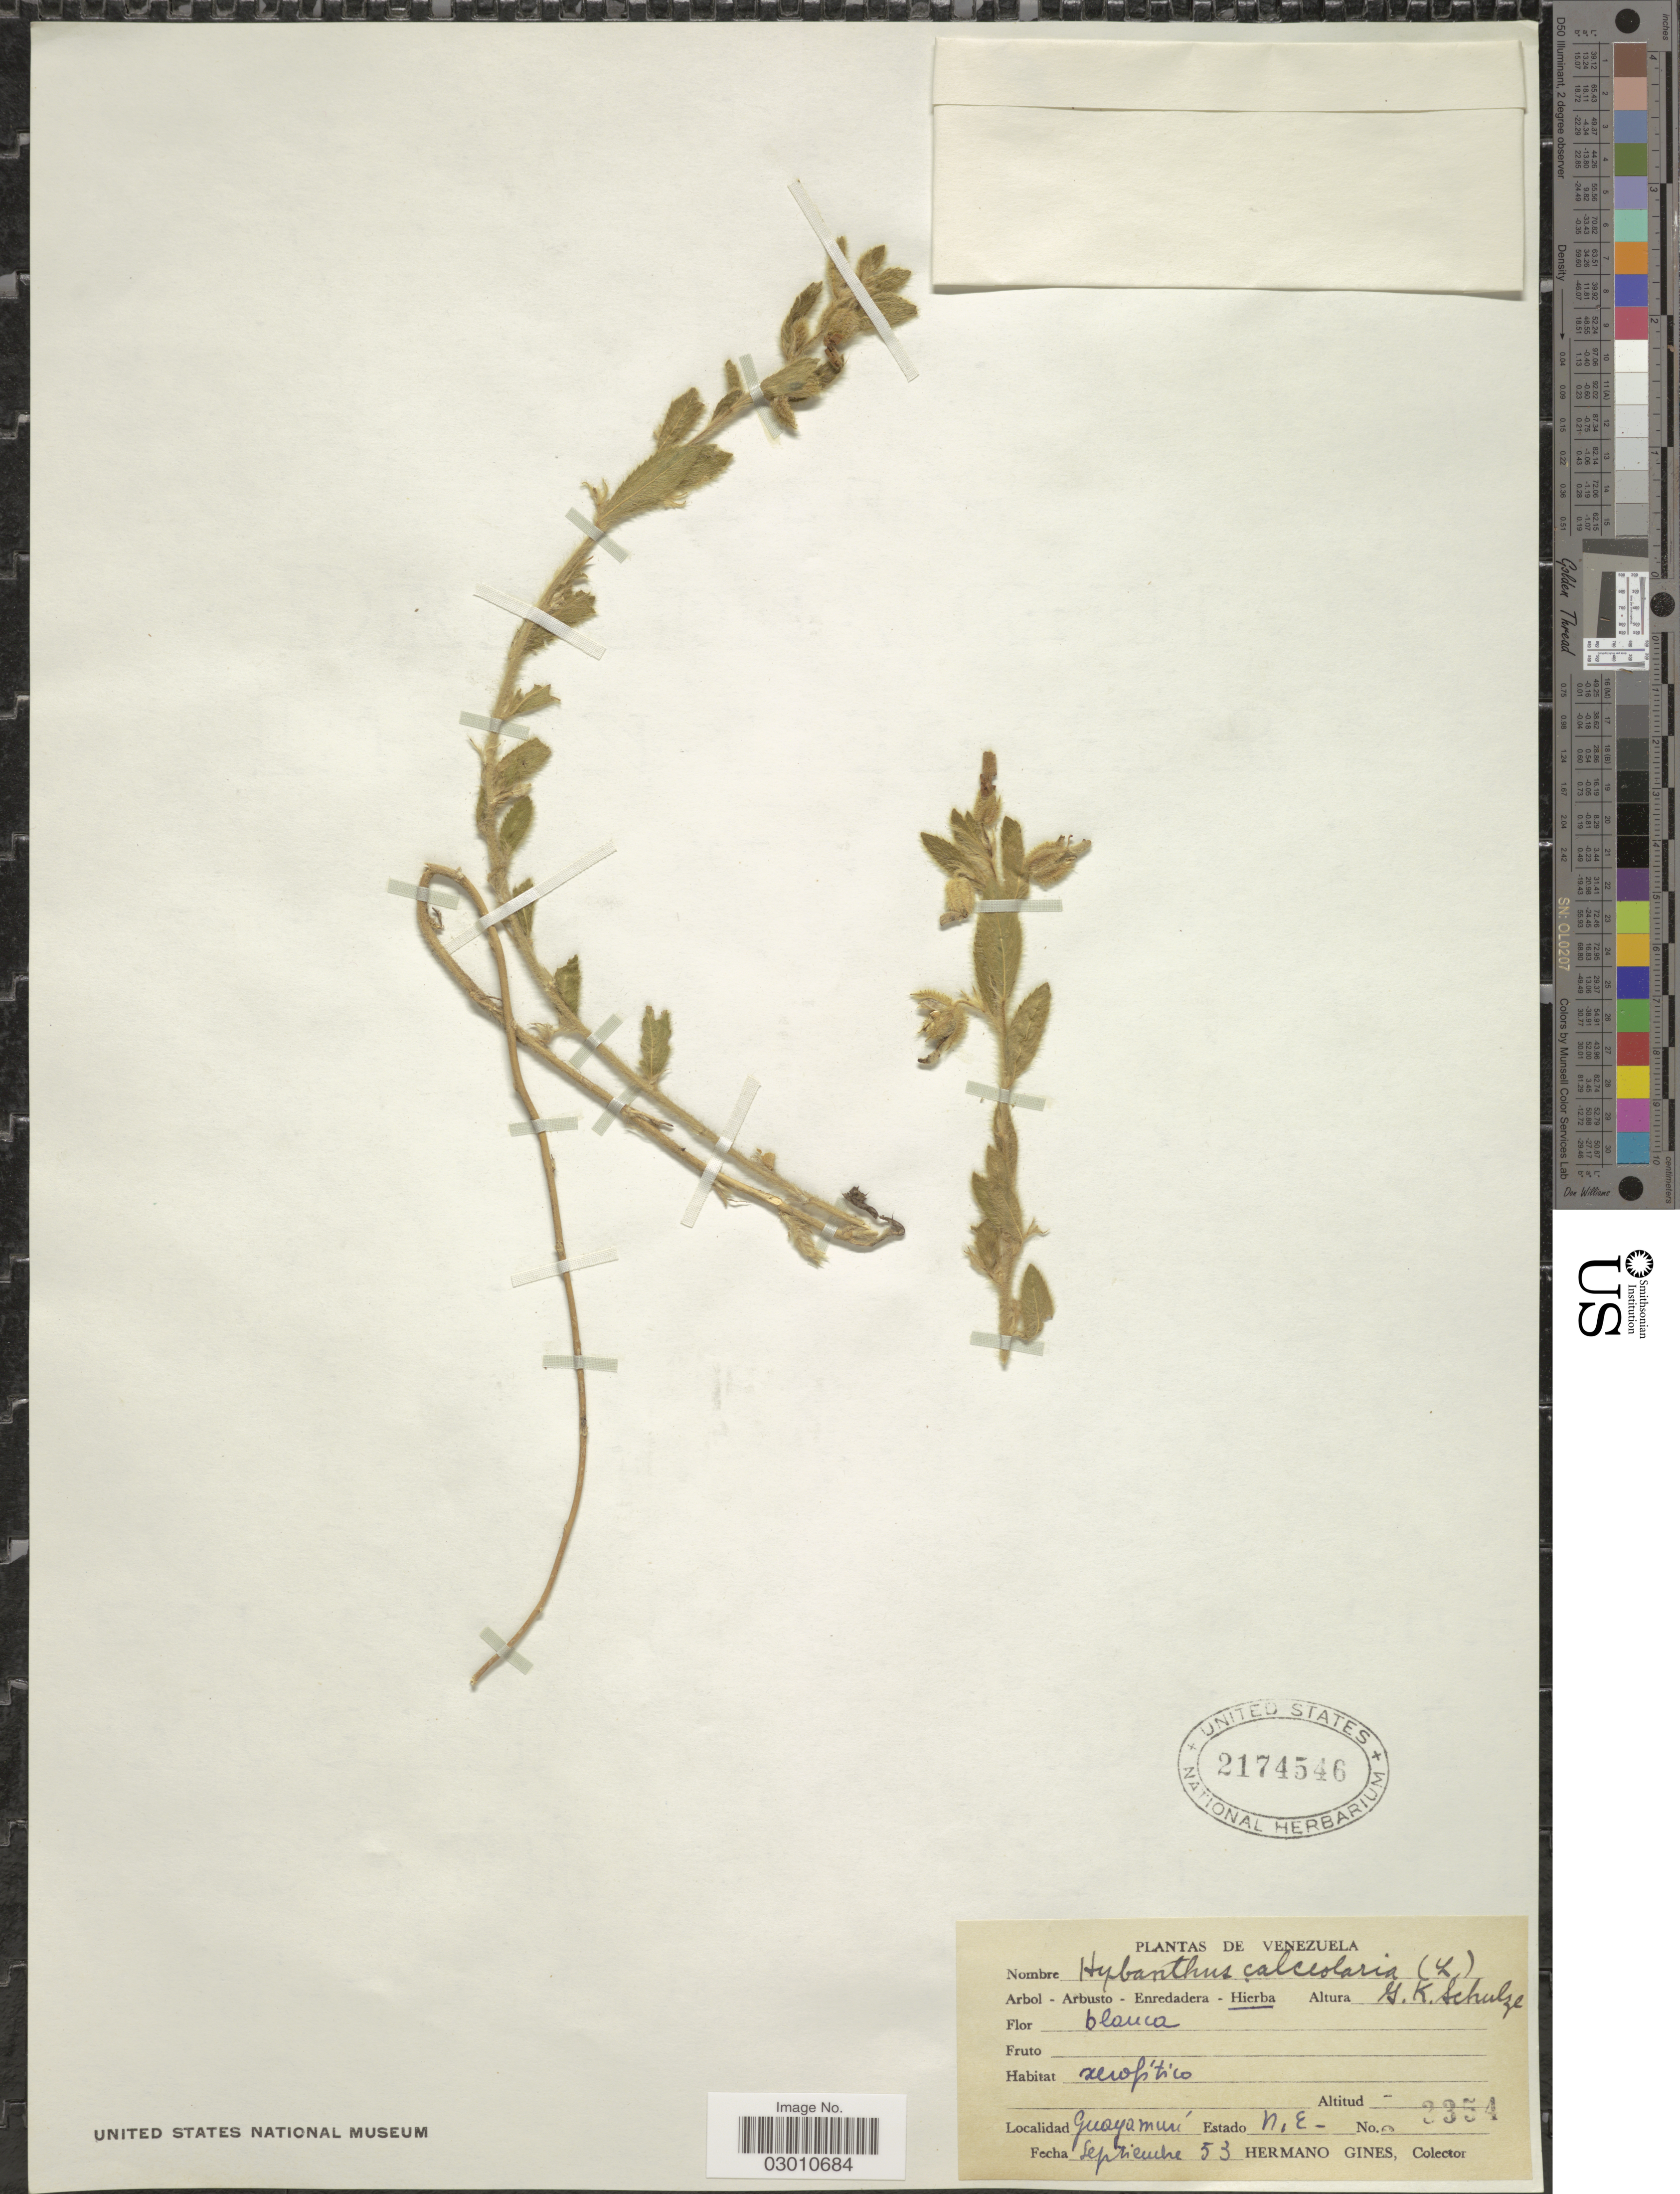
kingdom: Plantae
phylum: Tracheophyta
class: Magnoliopsida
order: Malpighiales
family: Violaceae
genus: Pombalia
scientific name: Pombalia calceolaria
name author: (L.) Paula-Souza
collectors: Bro. Gines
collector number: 3354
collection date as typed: Transcribed d/m/y: /9/53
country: Venezuela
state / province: Nueva Esparta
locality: Guayamurí, Estado N.E.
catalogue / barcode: US 2174546